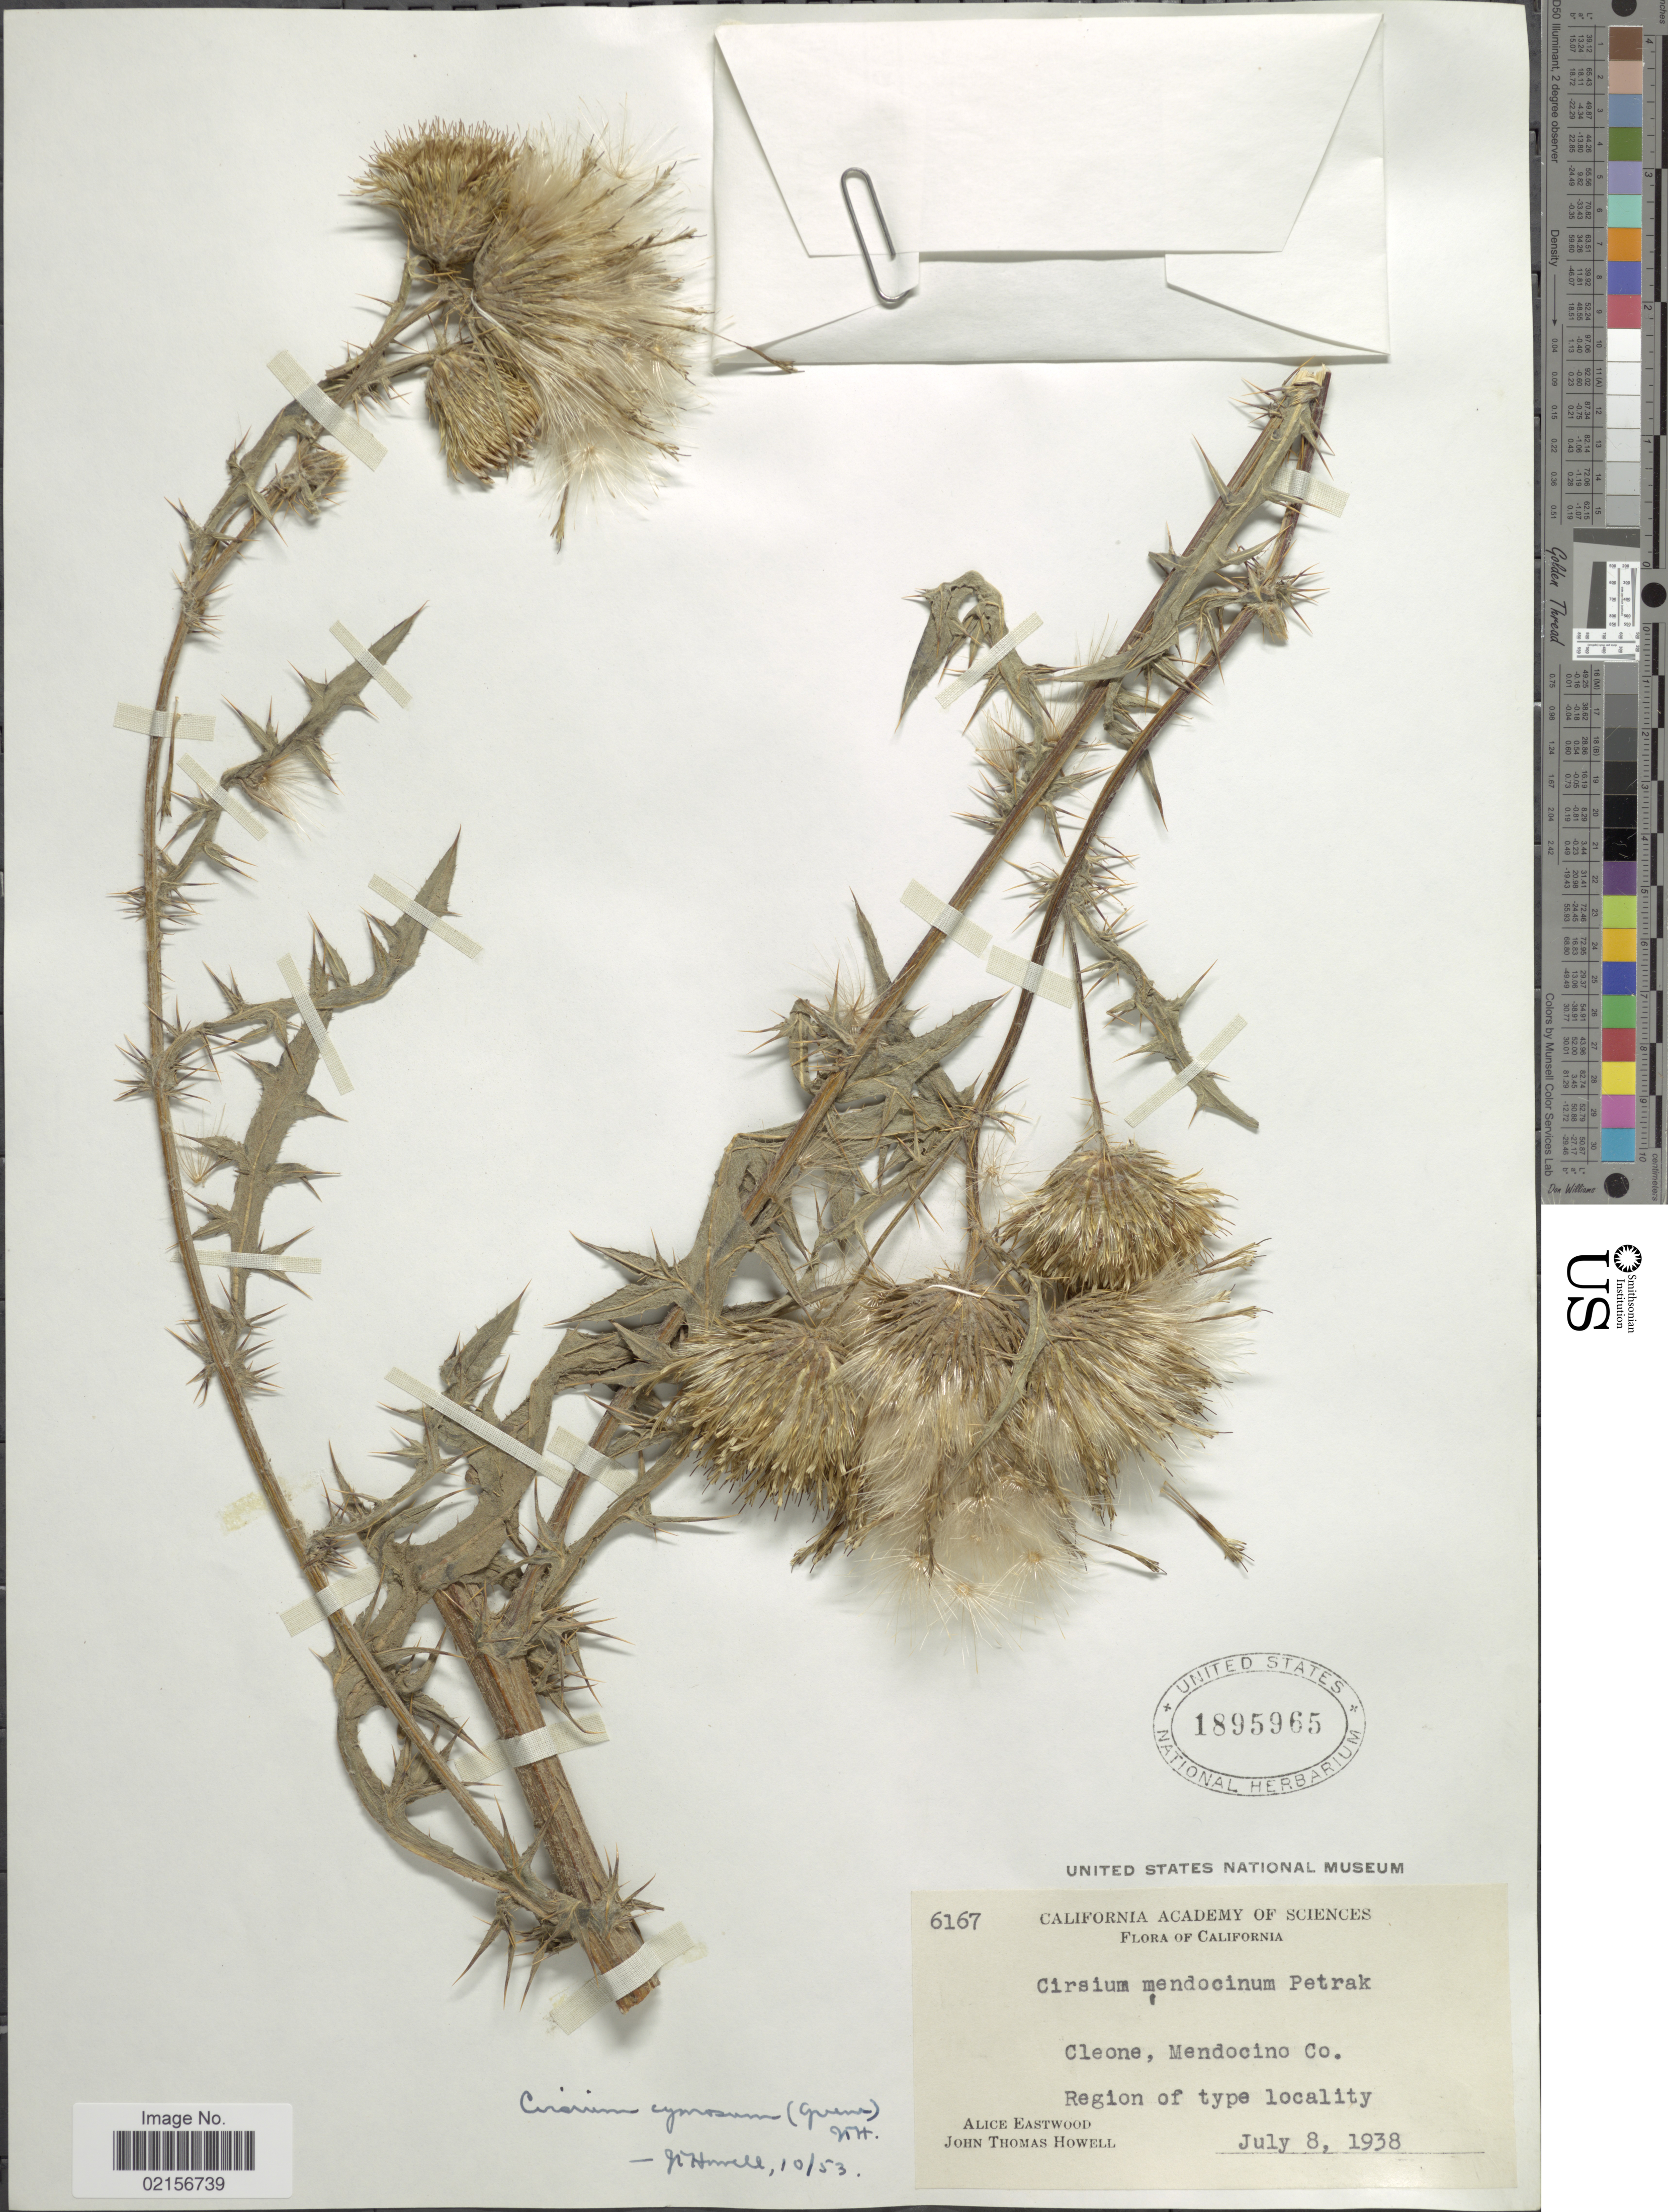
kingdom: Plantae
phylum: Tracheophyta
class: Magnoliopsida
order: Asterales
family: Asteraceae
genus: Cirsium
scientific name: Cirsium cymosum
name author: (Greene) J.T. Howell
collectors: A. Eastwood & J. T. Howell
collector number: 6167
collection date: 1938-07-08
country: United States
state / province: California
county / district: Mendocino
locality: Cleone, Mendocino Co. Region of type locality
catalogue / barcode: US 1895965